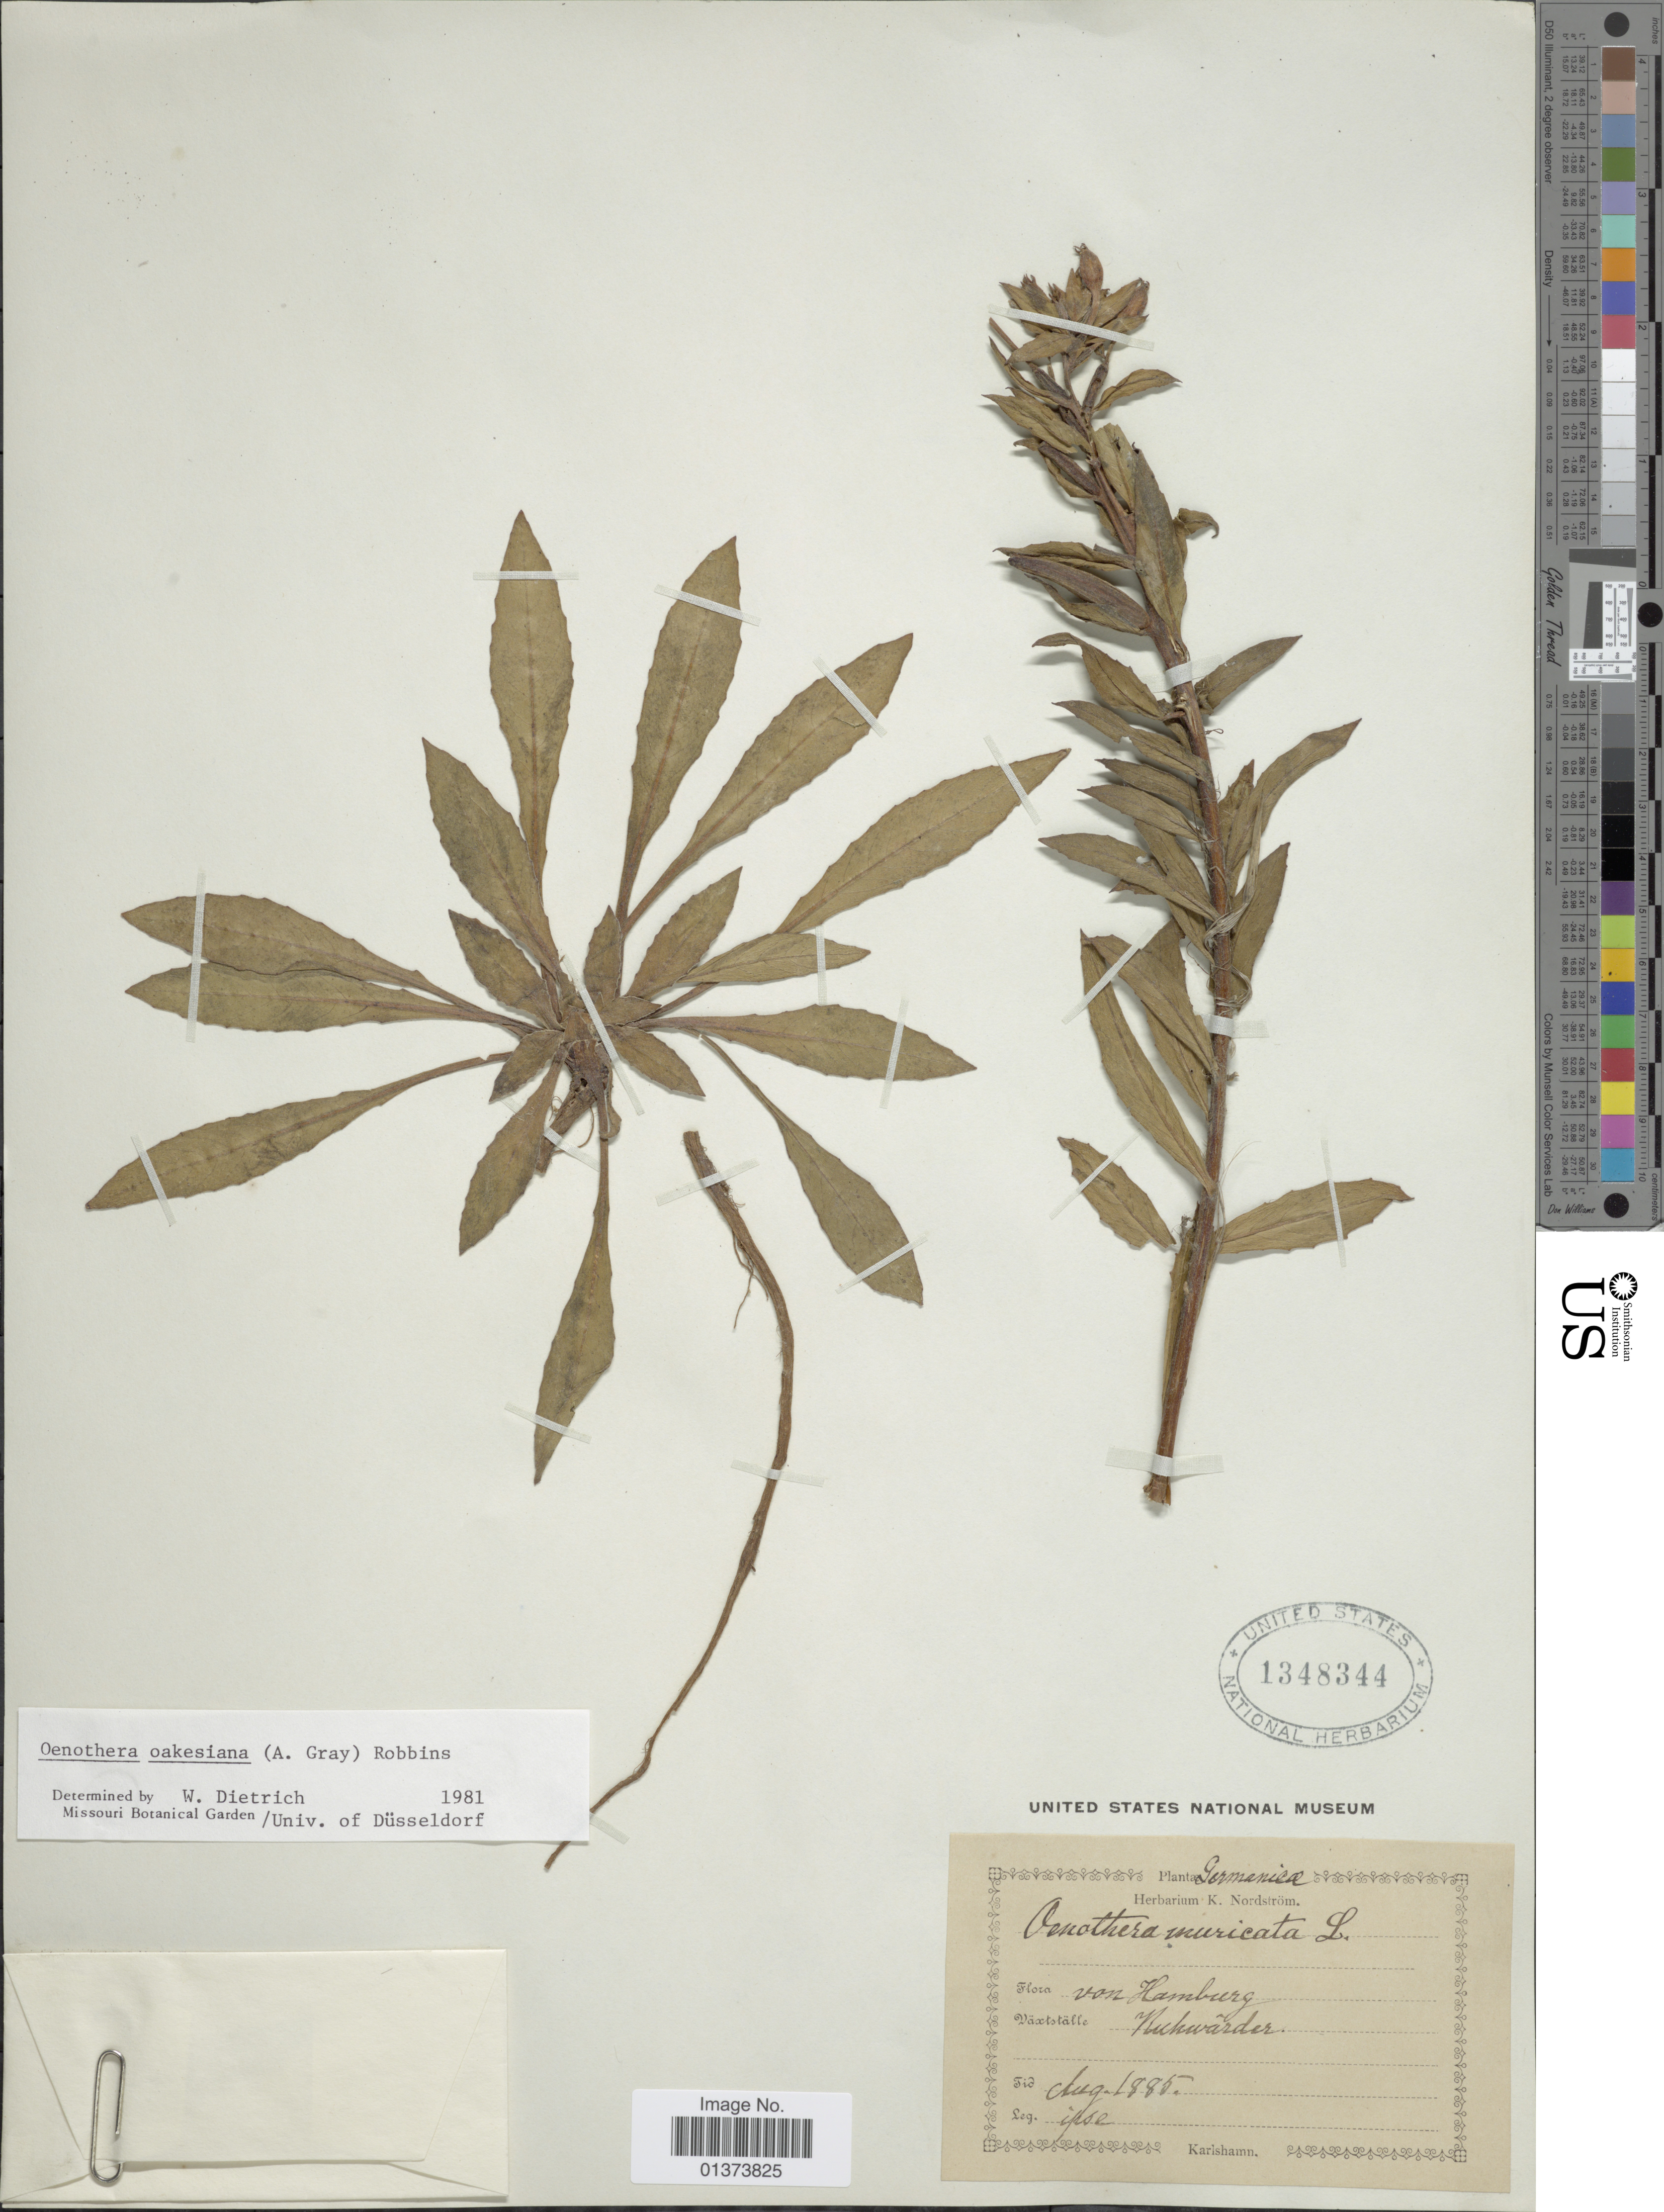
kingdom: Plantae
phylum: Tracheophyta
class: Magnoliopsida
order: Myrtales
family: Onagraceae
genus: Oenothera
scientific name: Oenothera oakesiana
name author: (A. Gray) J.W. Robbins ex S. Watson & J.M. Coult.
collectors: ex herb. K. Nordström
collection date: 1885-08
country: Germany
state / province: Hamburg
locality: Ruckwarder [interpreted]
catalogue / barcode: US 1348344